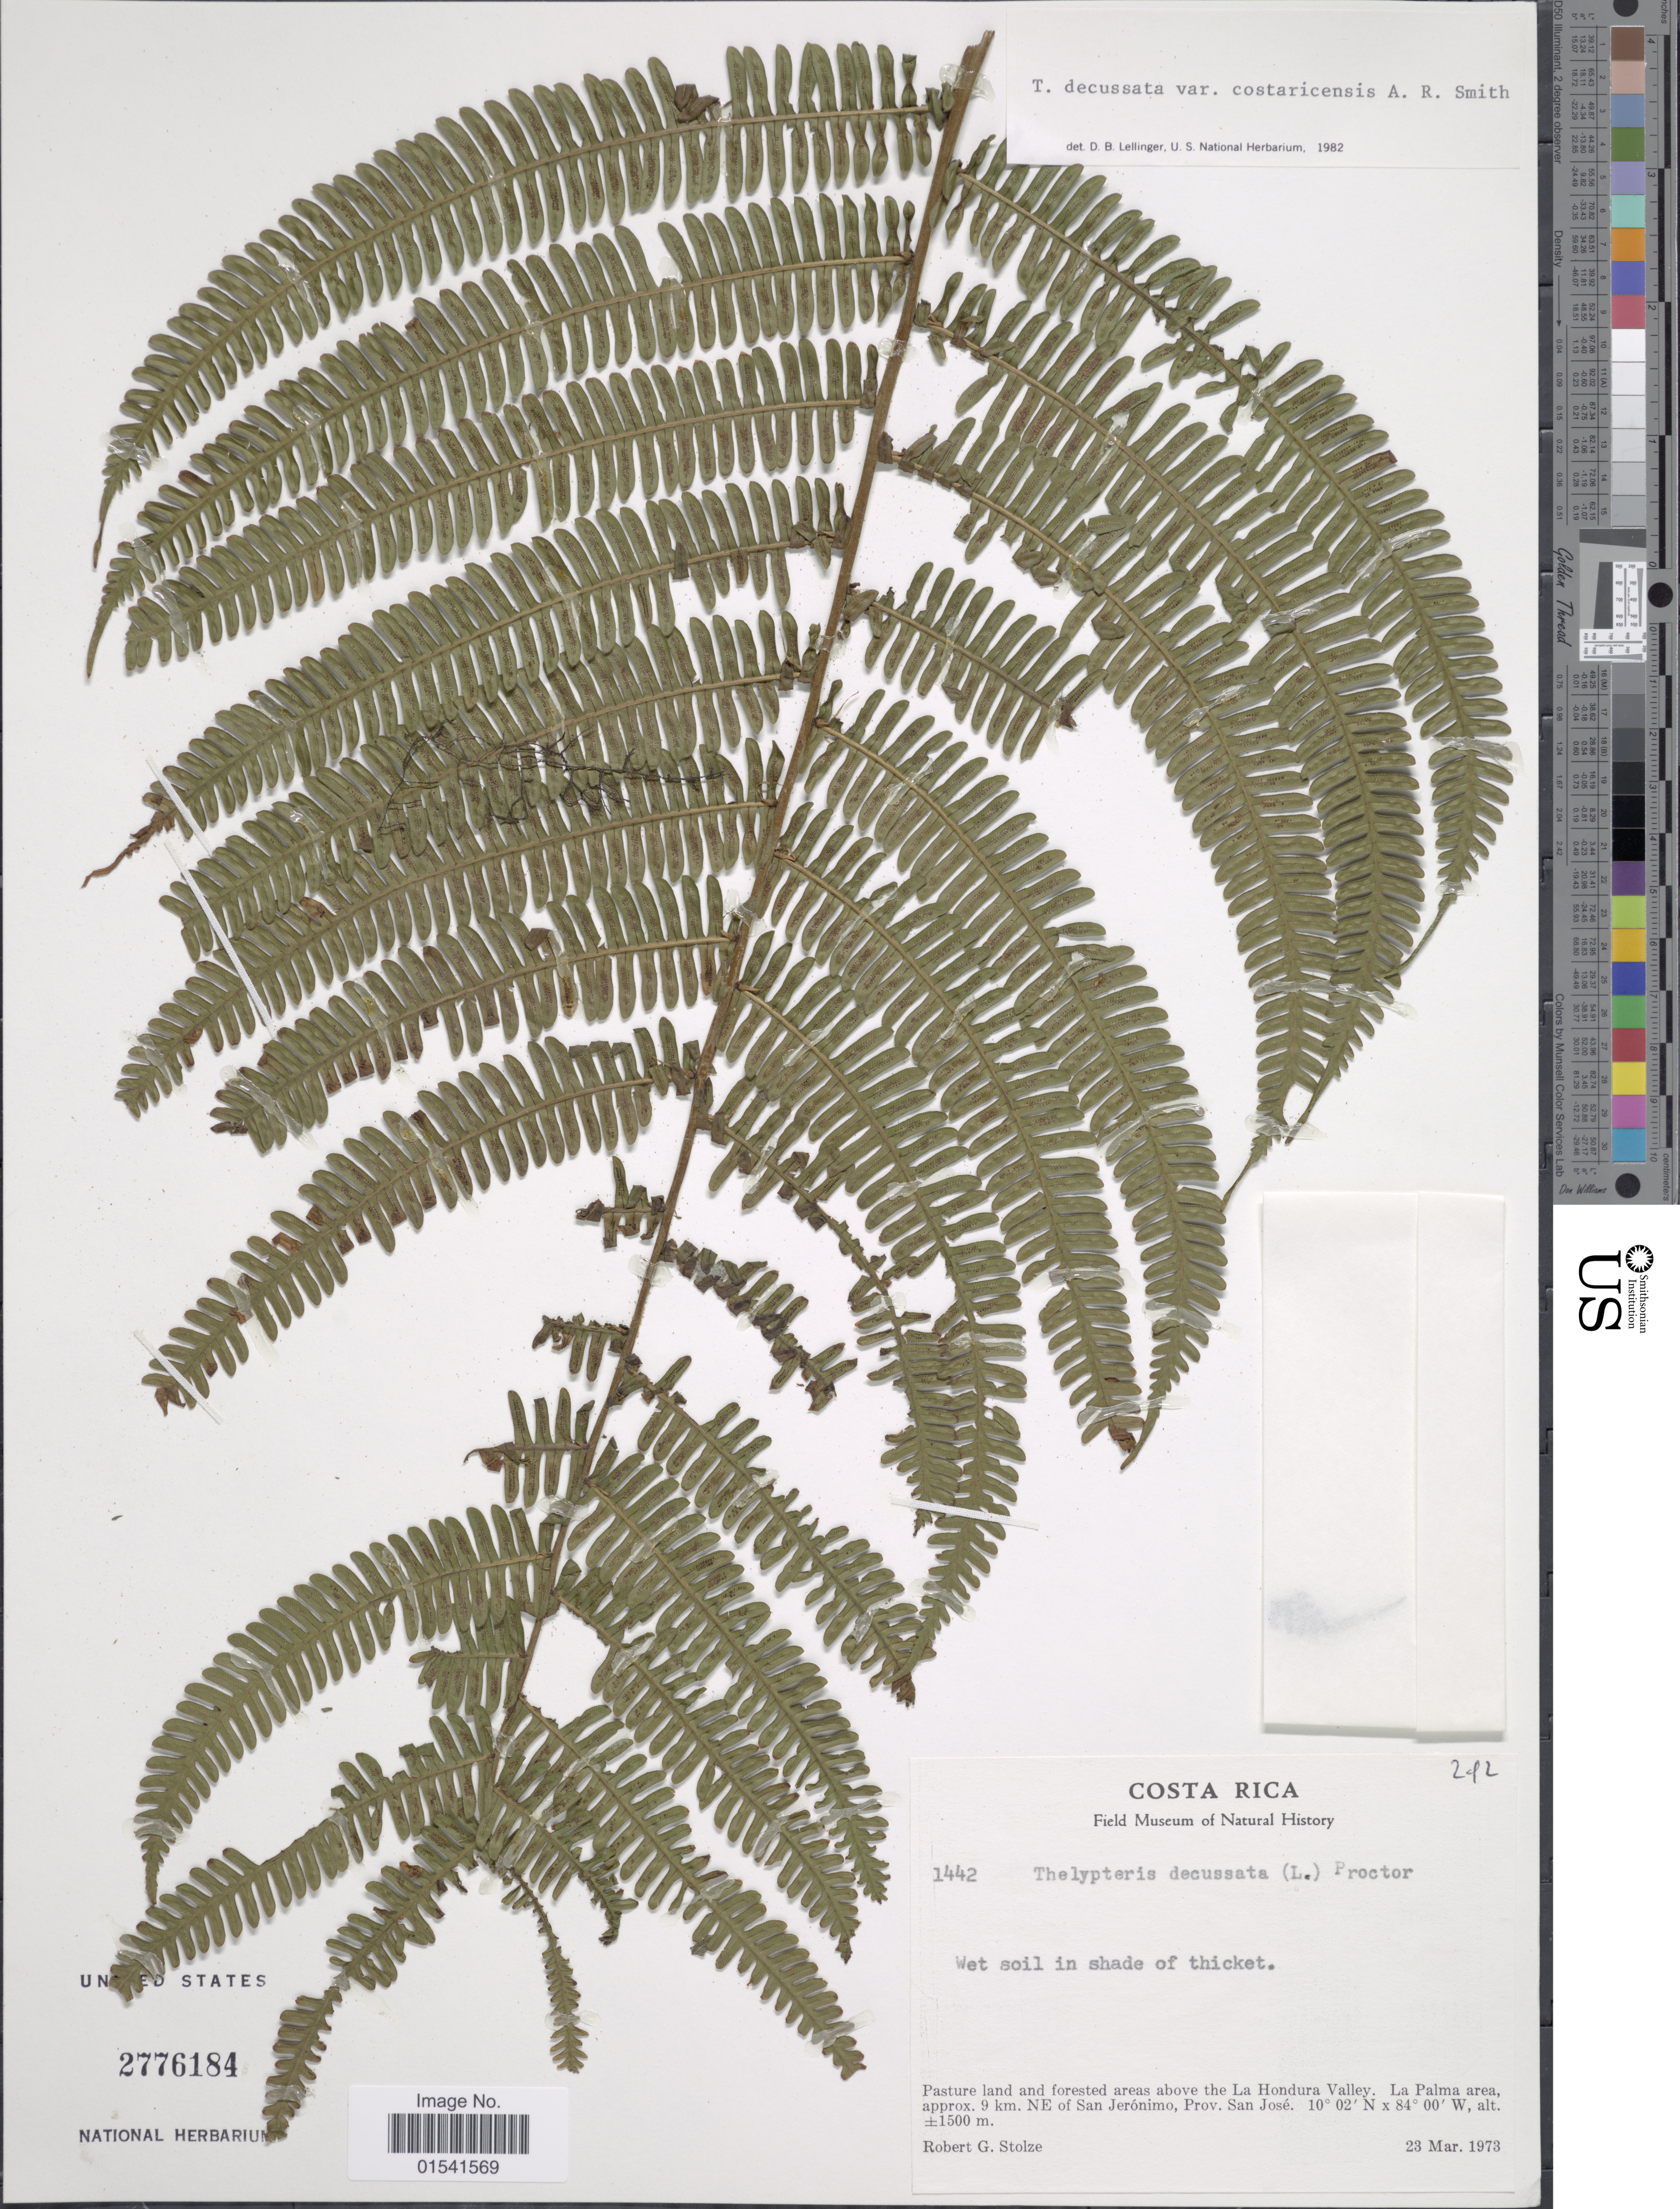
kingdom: Plantae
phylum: Tracheophyta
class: Polypodiopsida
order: Polypodiales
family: Thelypteridaceae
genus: Steiropteris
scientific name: Steiropteris decussata (L.) comb. nov., ined. 2015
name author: (L.)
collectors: R. G. Stolze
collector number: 1442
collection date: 1973-03-23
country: Costa Rica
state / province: San José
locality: Pasture land and forested areas above the La Hondura Valley. La Palma area, approx. 9 km. NE of San Jerónimo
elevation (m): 1500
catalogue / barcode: US 2776184